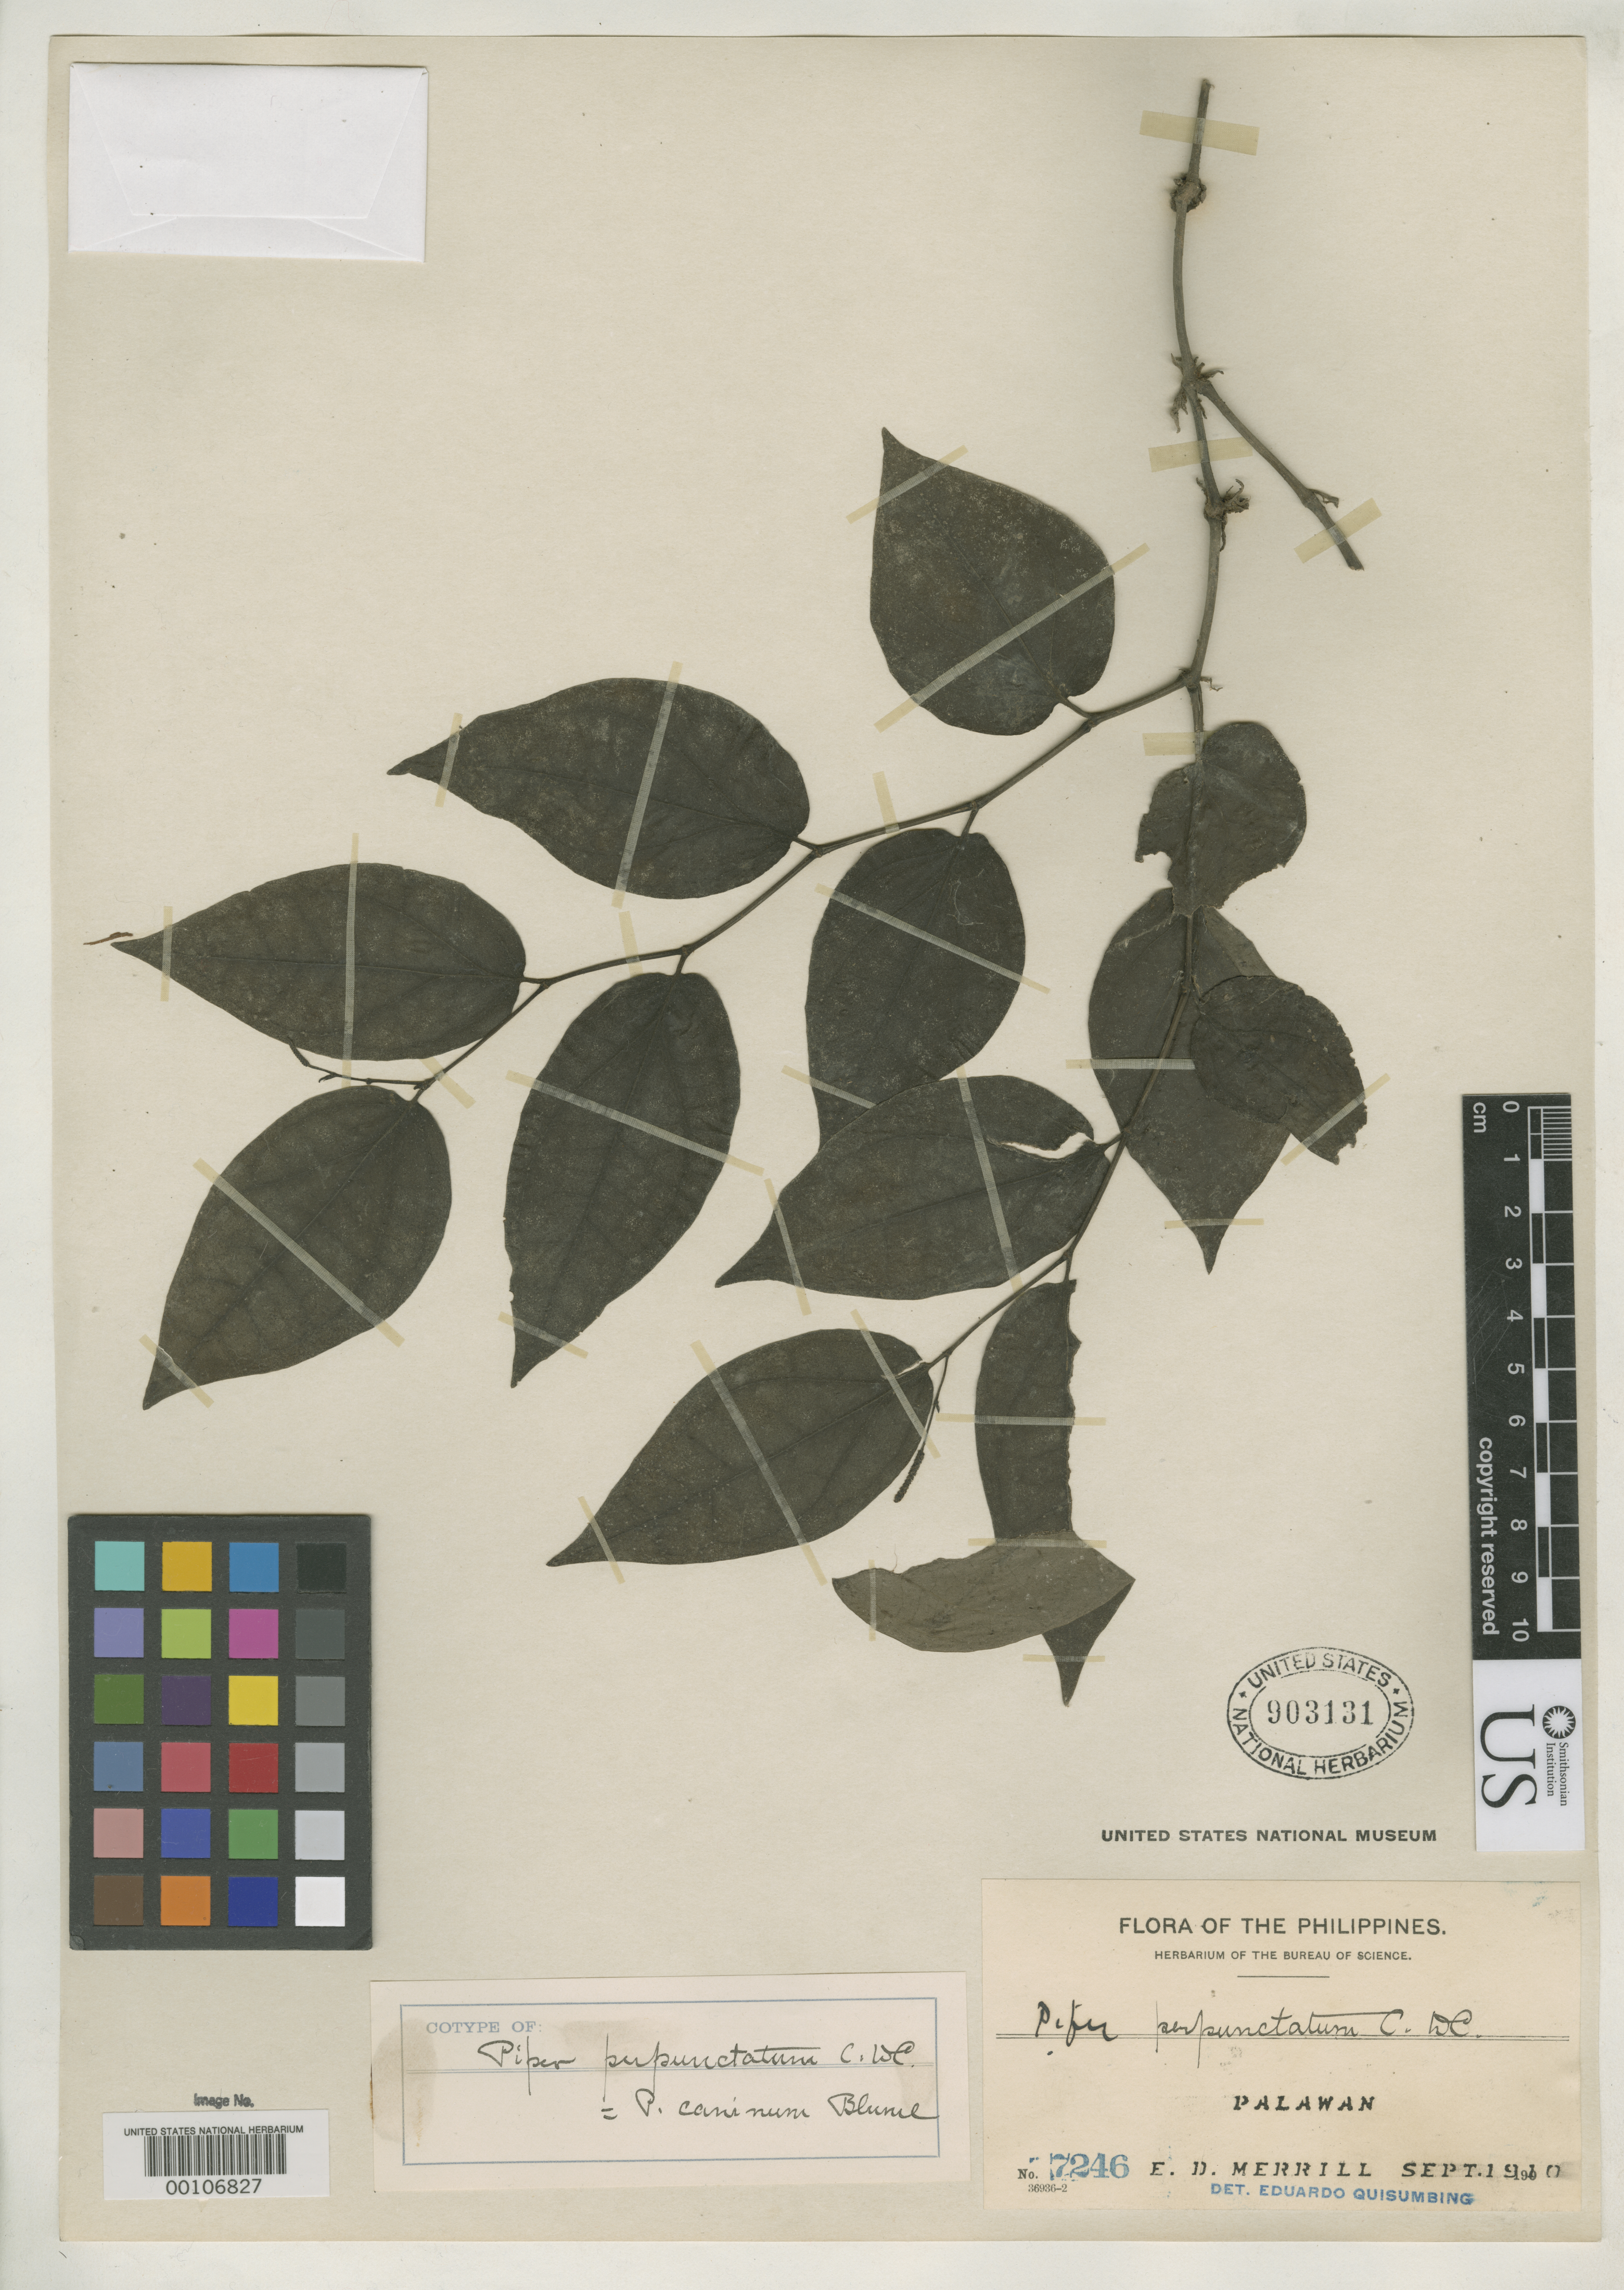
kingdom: Plantae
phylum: Tracheophyta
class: Magnoliopsida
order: Piperales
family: Piperaceae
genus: Piper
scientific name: Piper perpunctatum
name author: C. DC.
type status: Isotype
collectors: E. D. Merrill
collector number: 7246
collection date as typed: Sep 1910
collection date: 1910-09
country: Philippines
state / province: Mimaropa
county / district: Palawan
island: Palawan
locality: Malampaya Bay.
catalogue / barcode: US 903131